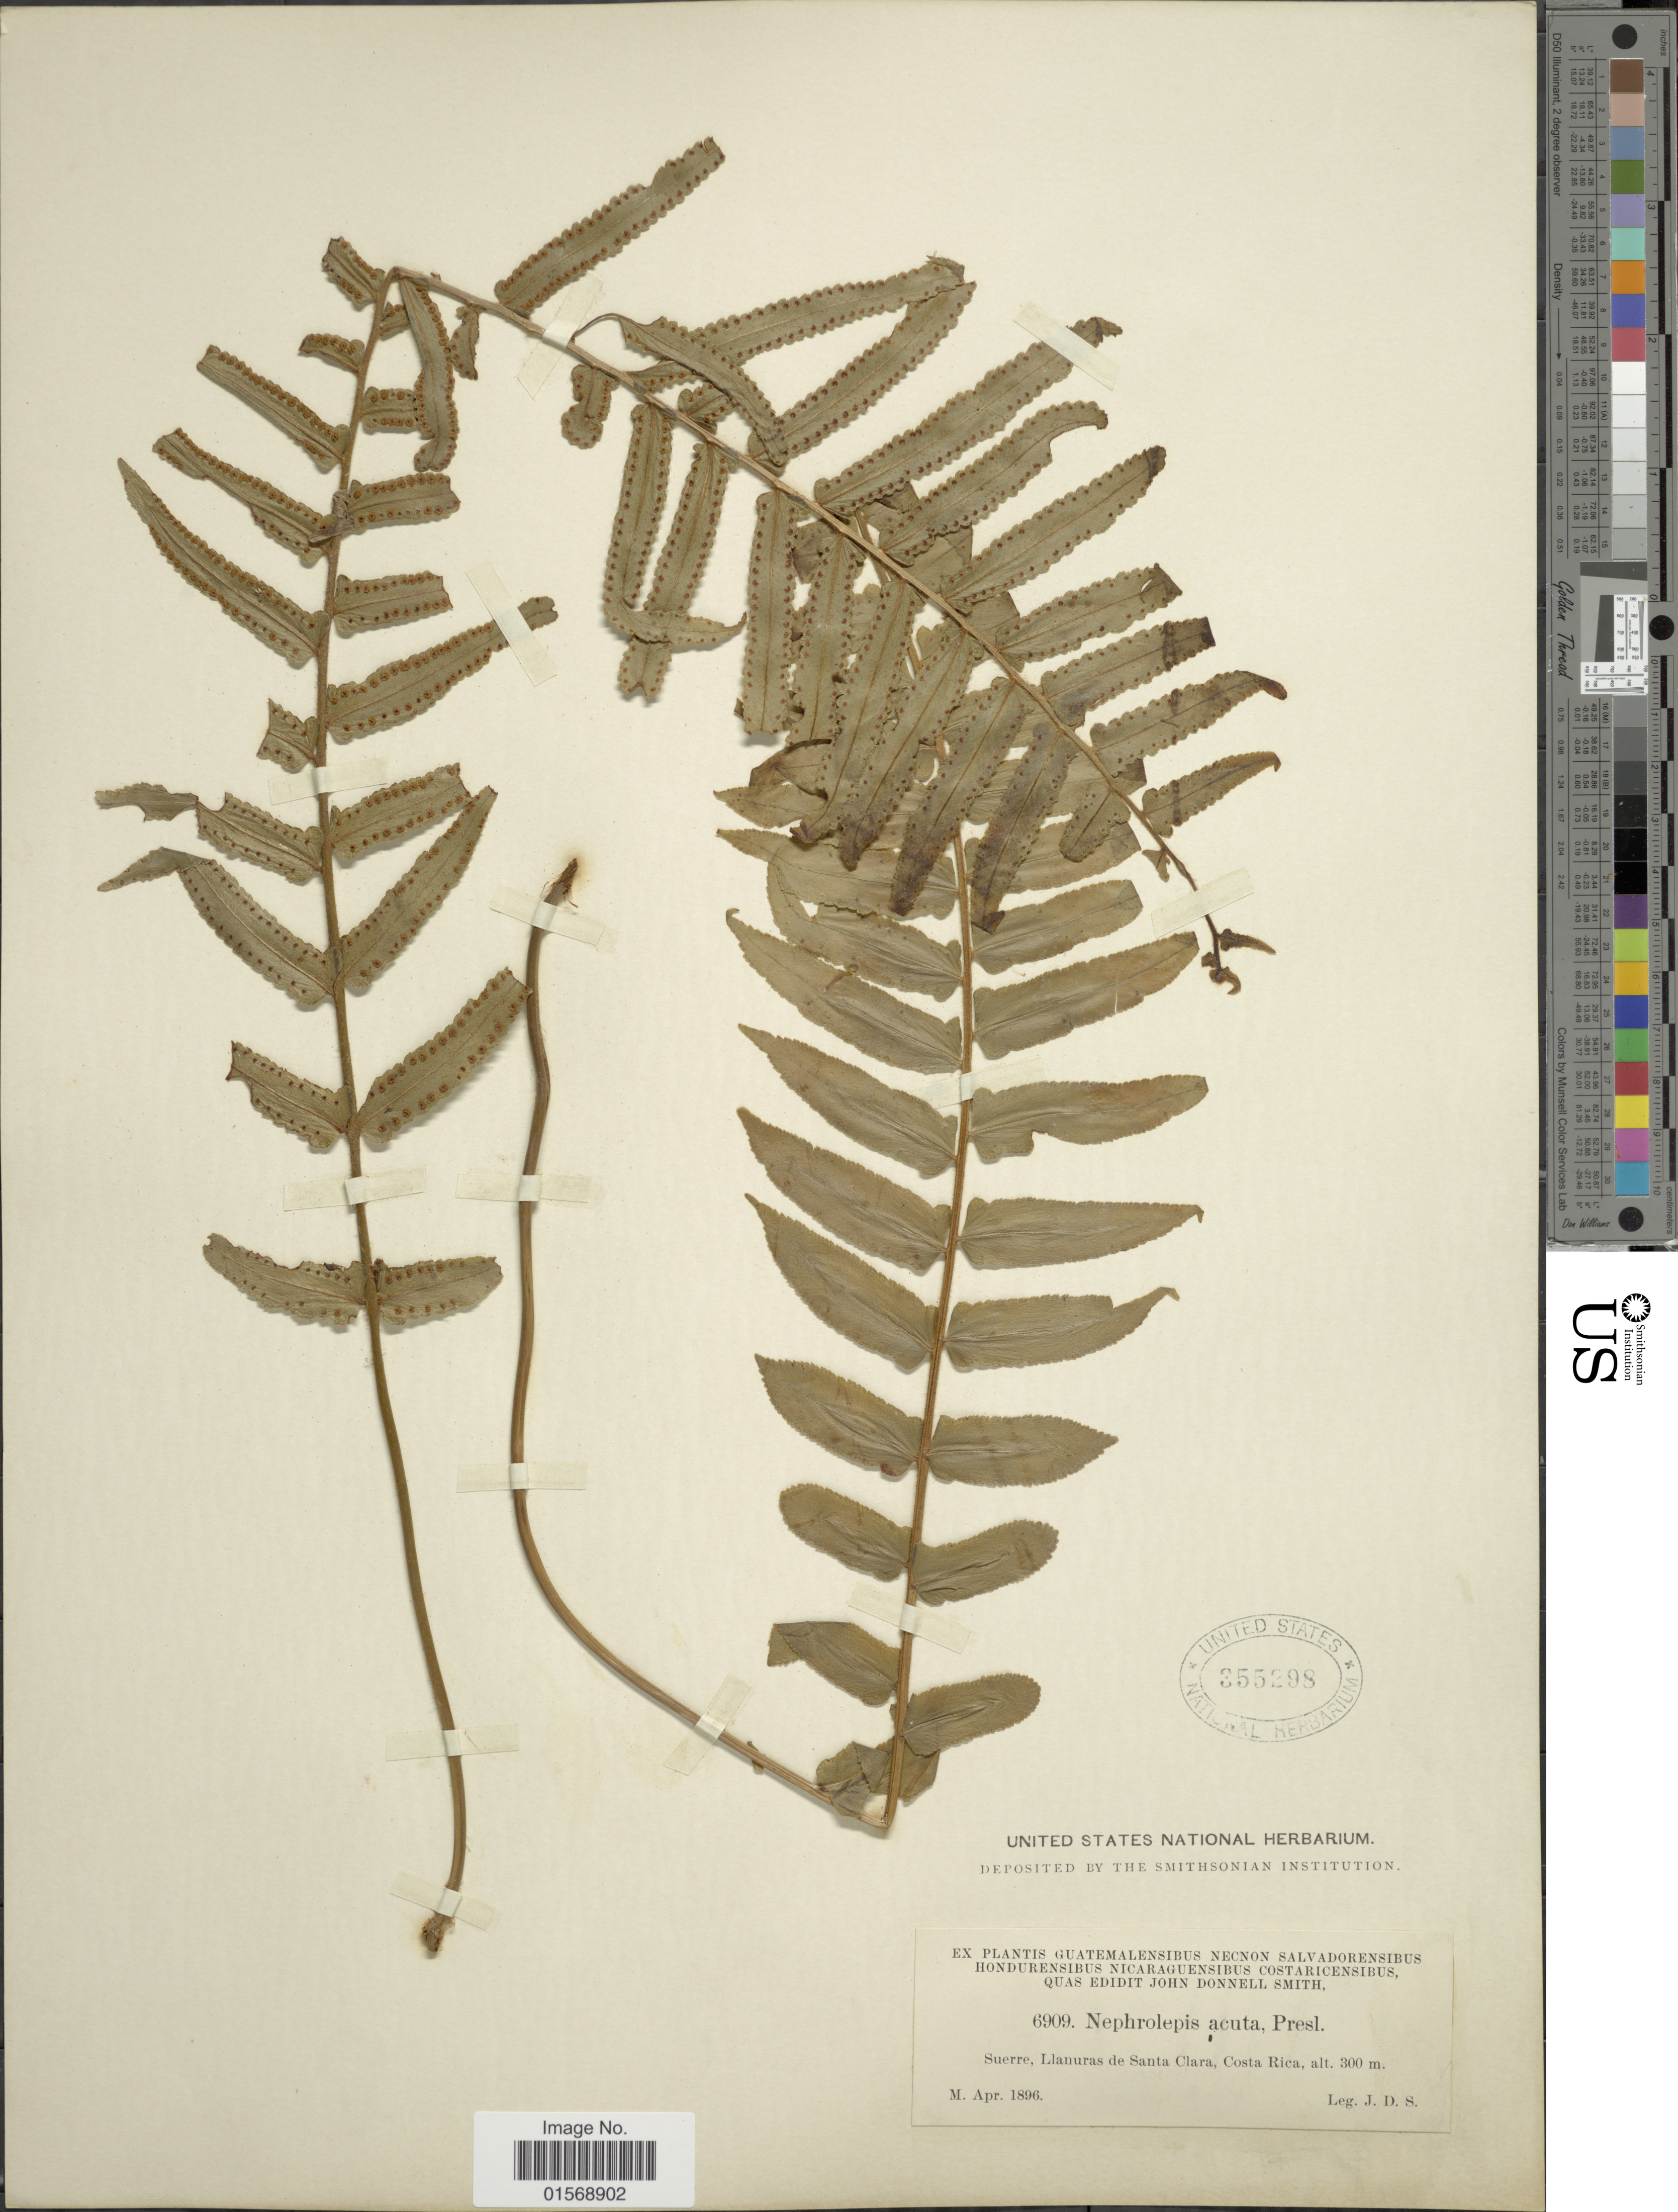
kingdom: Plantae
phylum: Tracheophyta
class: Polypodiopsida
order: Polypodiales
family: Nephrolepidaceae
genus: Nephrolepis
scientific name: Nephrolepis biserrata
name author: (Sw.) Schott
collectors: J. Donnell Smith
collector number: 6909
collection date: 1896-04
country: Costa Rica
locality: Suerre, Llanuras de Santa Clara, Costa Rica,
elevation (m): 300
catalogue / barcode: US 355298